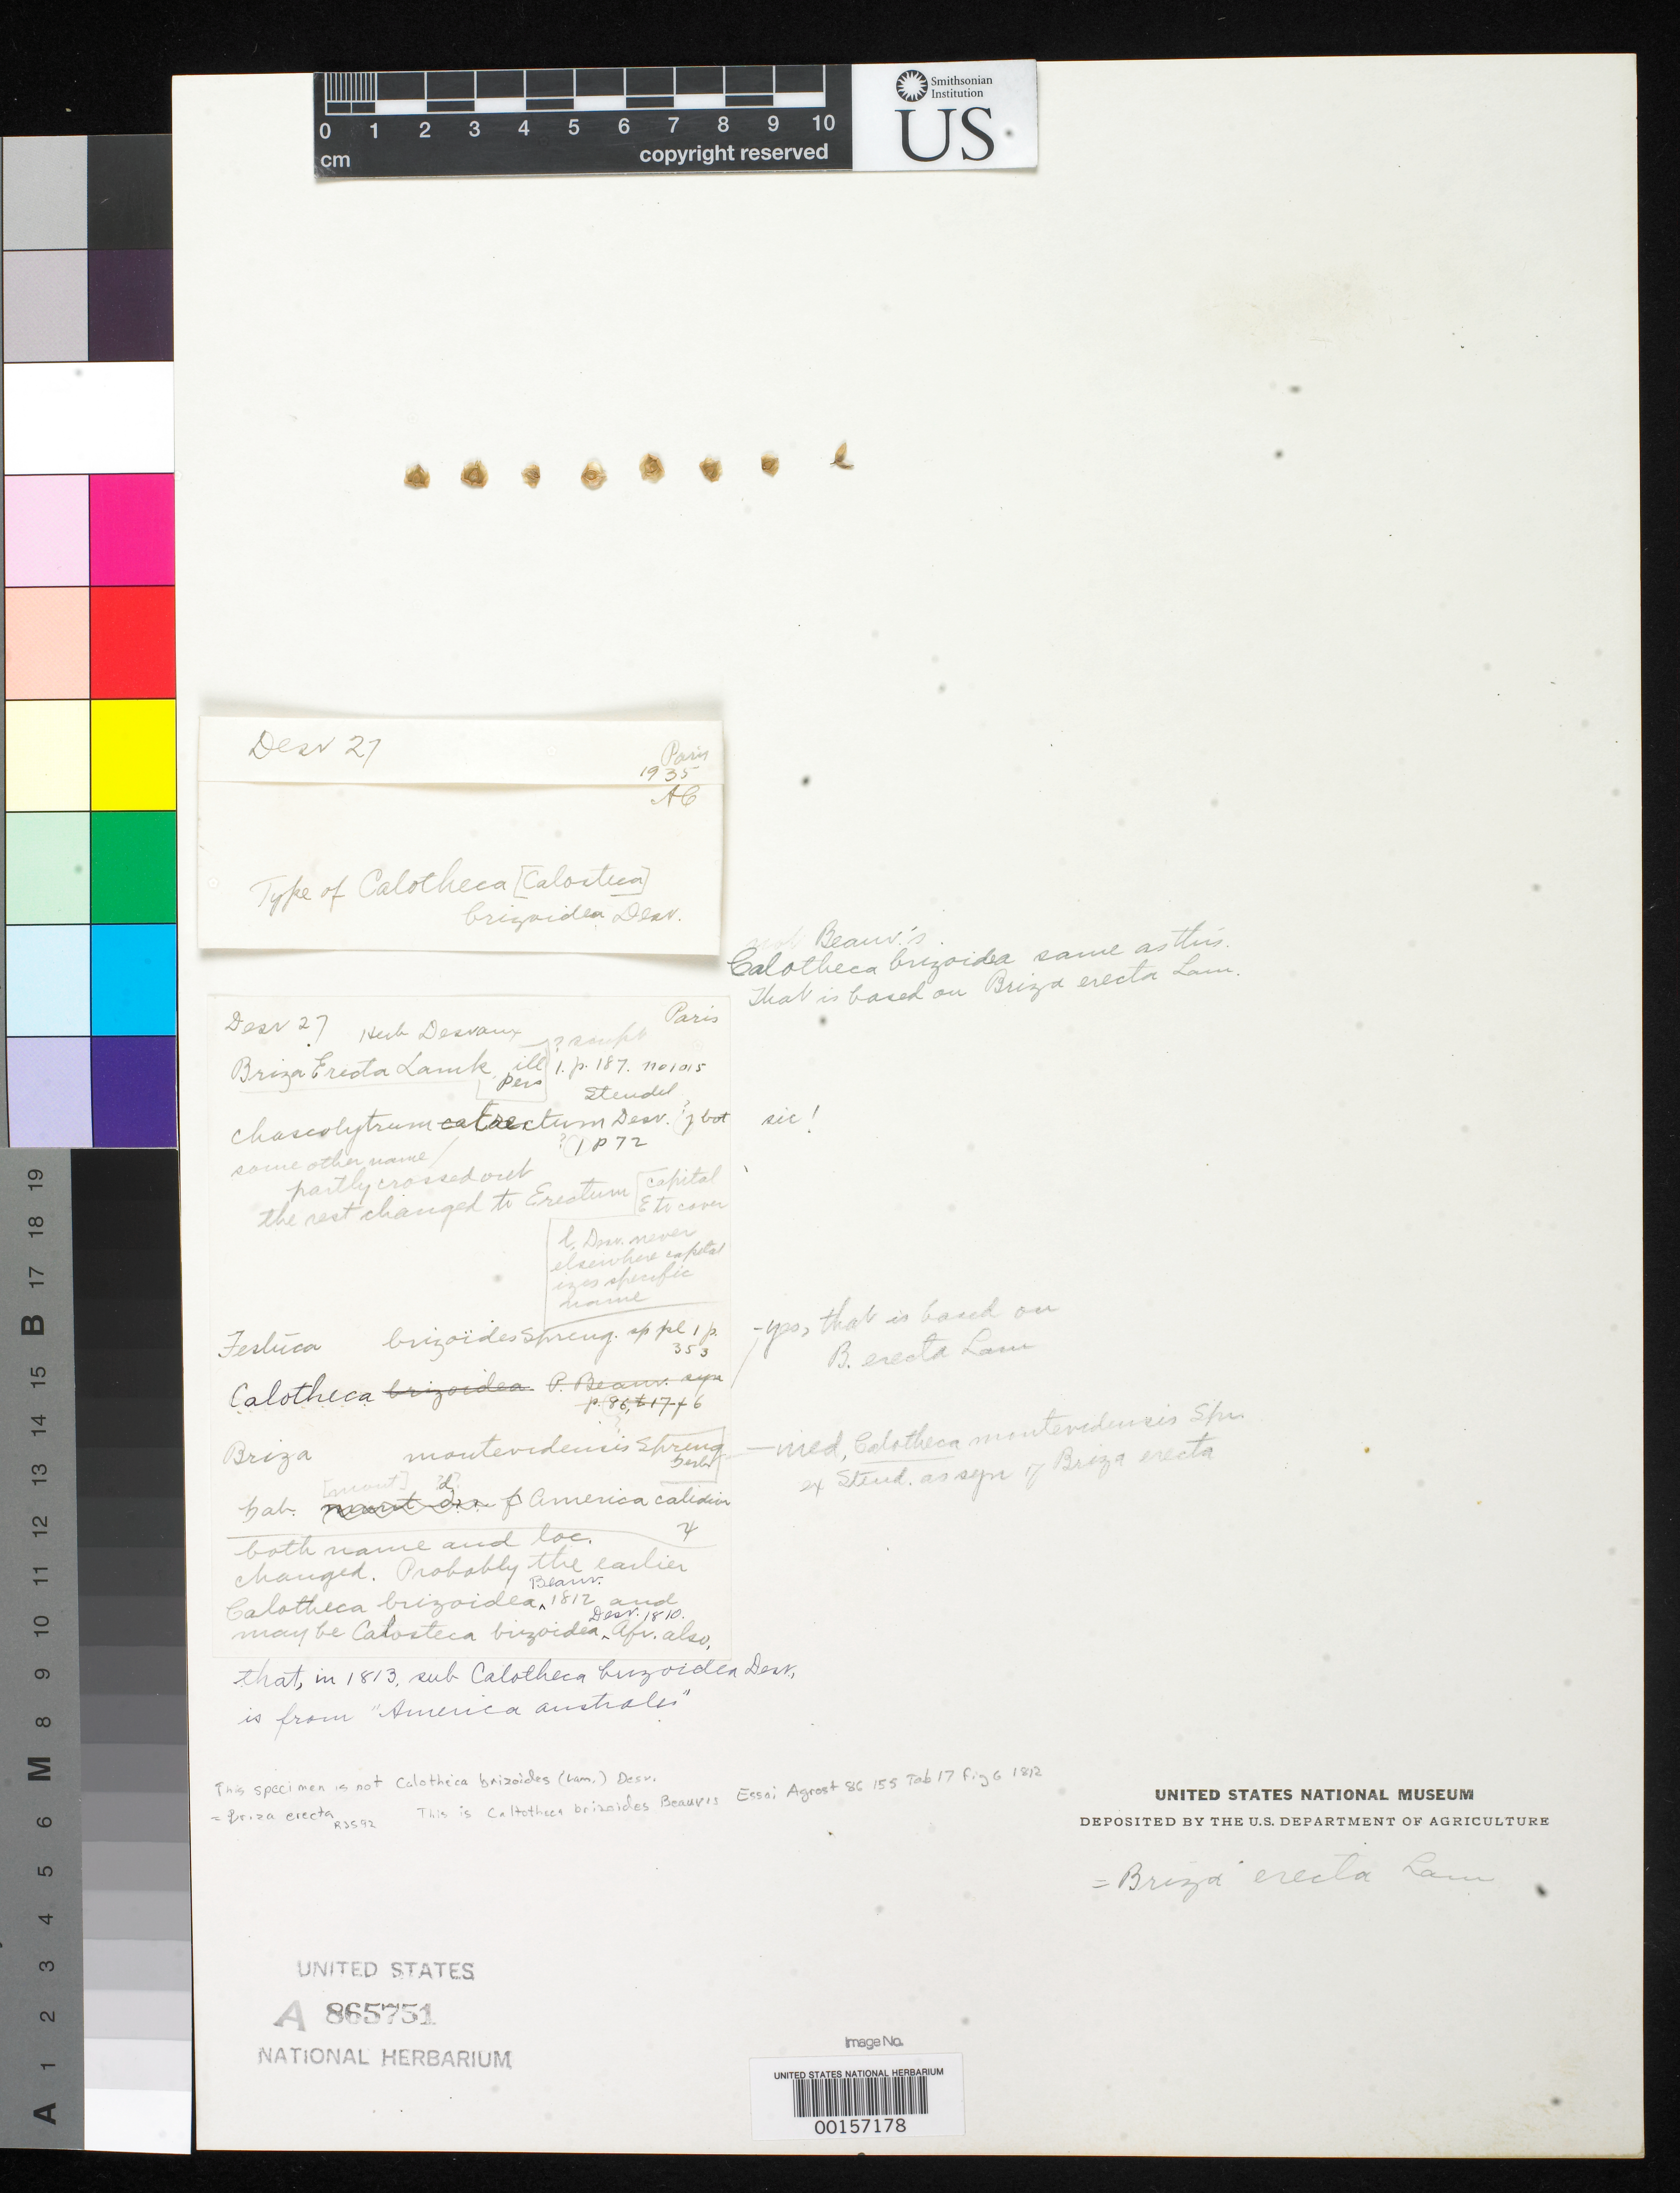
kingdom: Plantae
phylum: Tracheophyta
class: Liliopsida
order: Poales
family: Poaceae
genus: Calotheca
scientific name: Calotheca brizoidea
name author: Desv.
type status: Type Fragment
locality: "America Australis"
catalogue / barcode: US 865751A